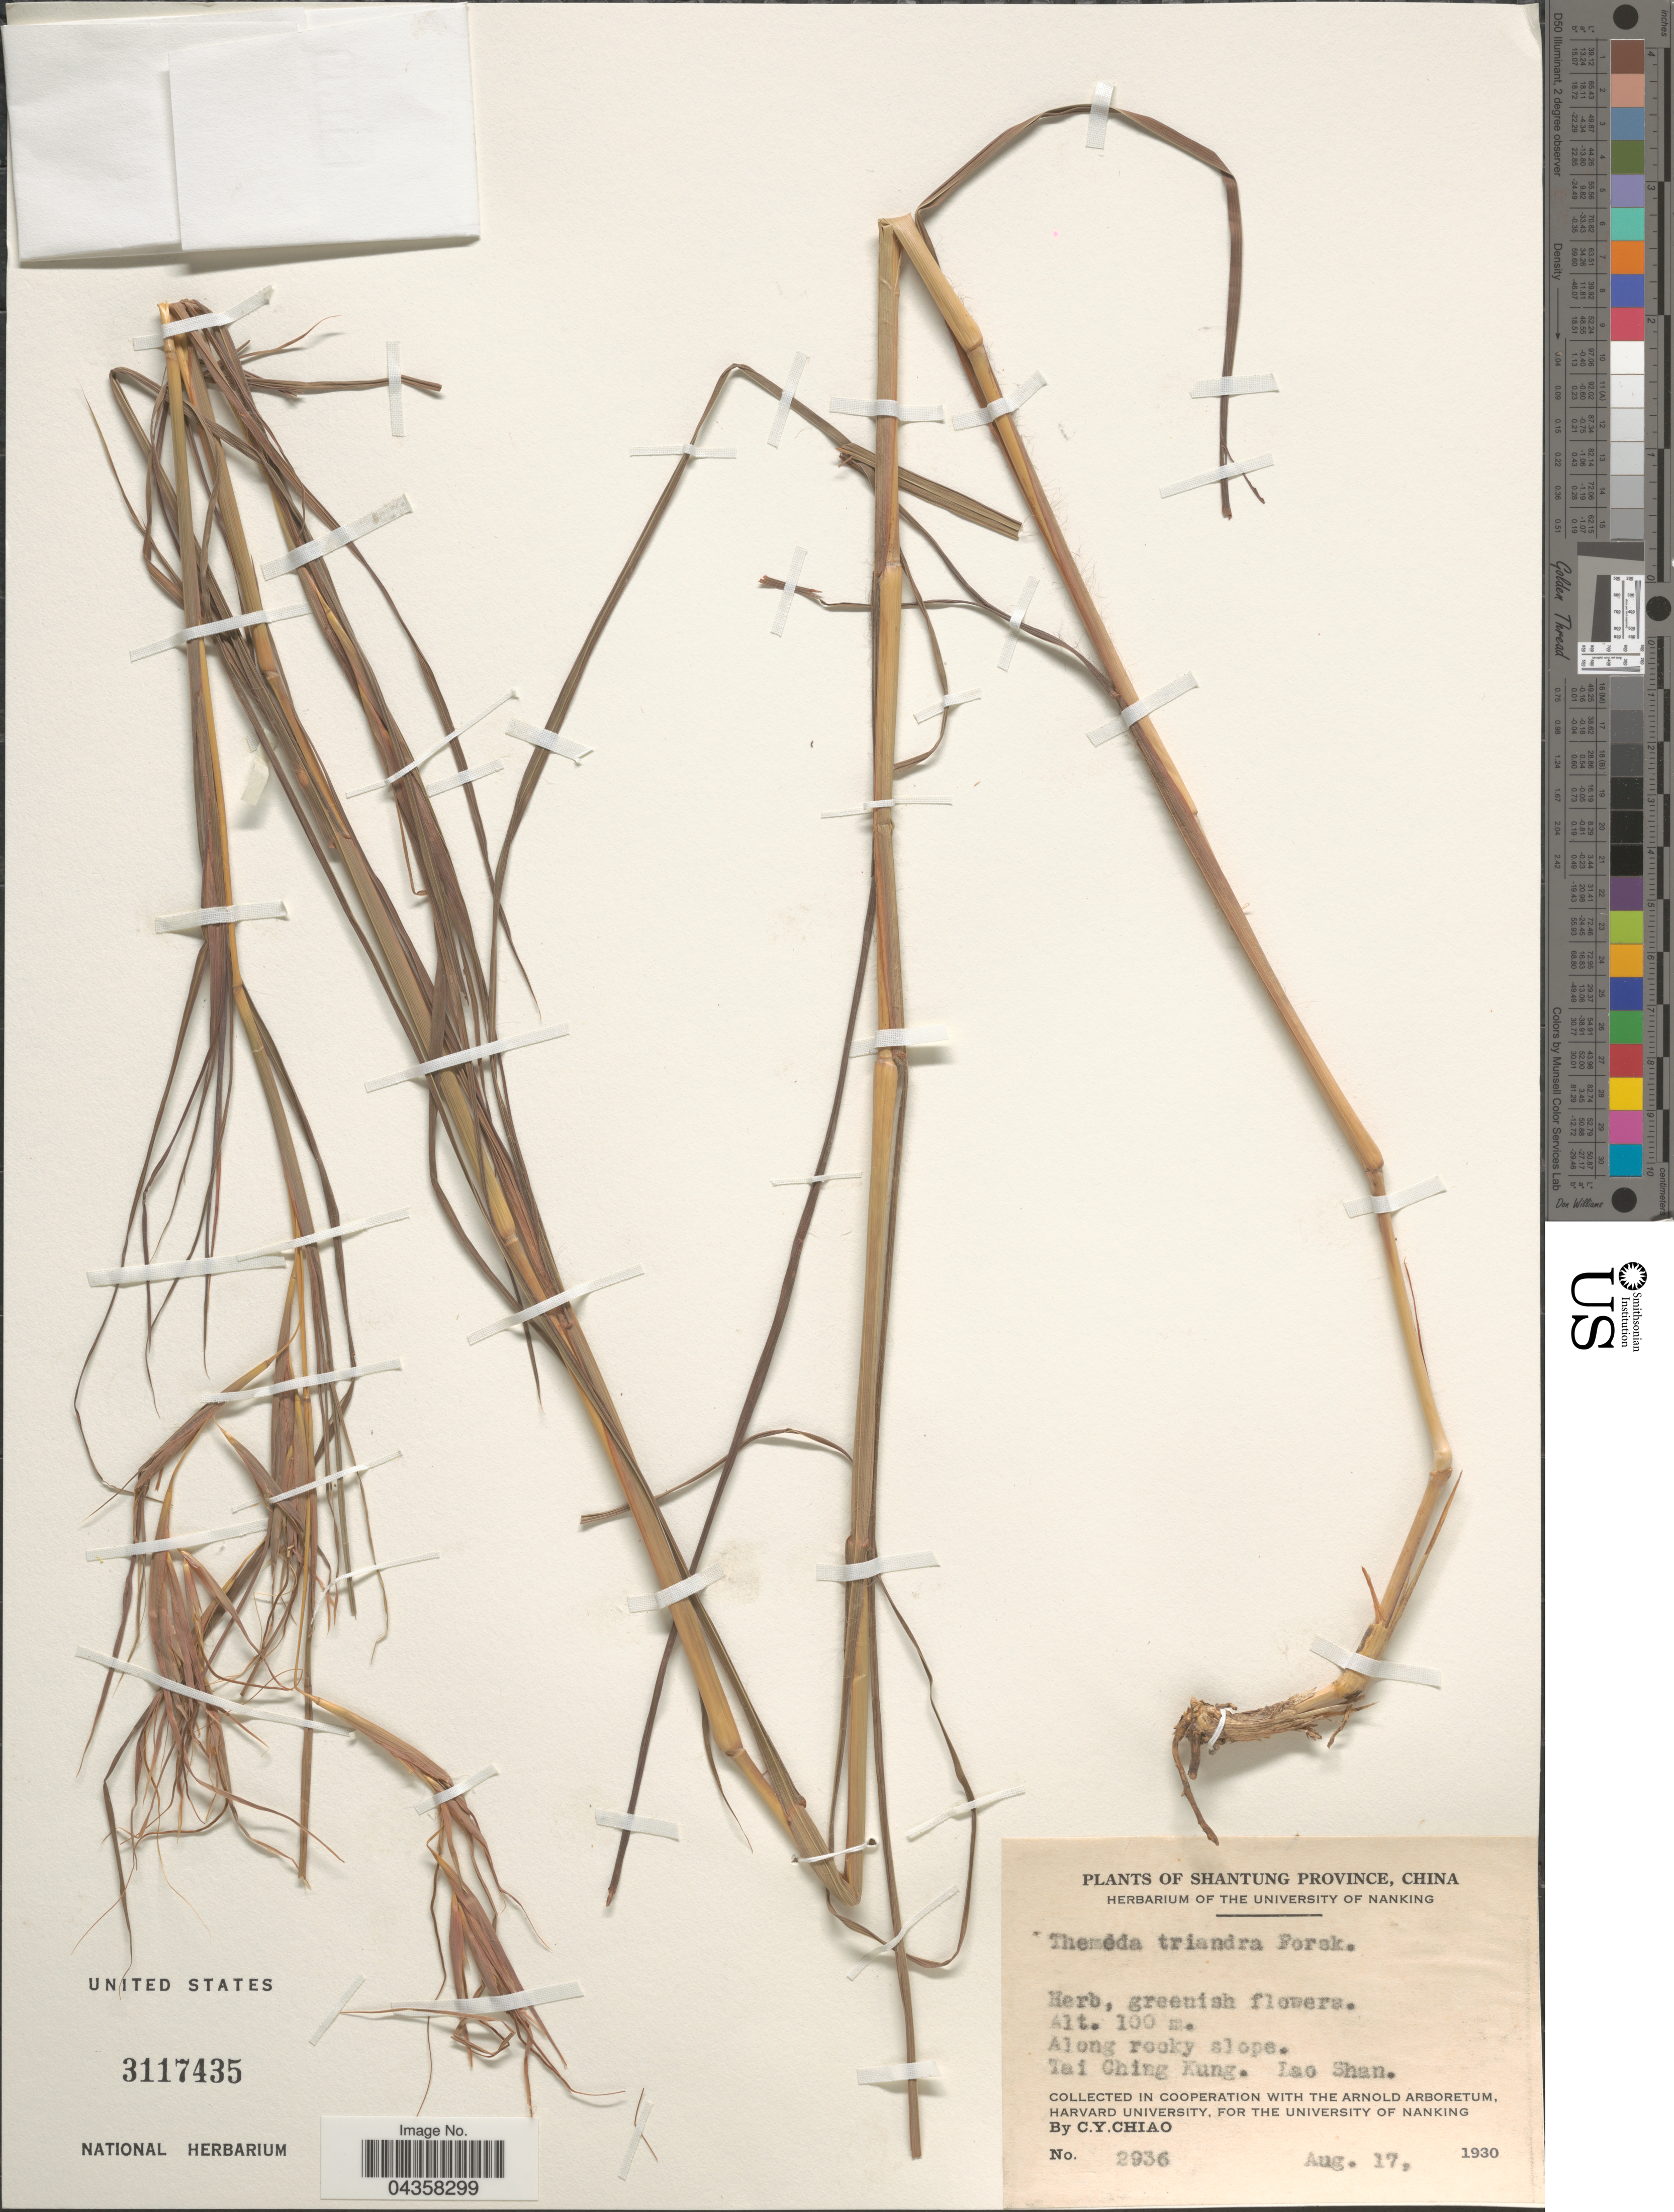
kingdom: Plantae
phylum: Tracheophyta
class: Liliopsida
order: Poales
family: Poaceae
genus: Themeda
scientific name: Themeda triandra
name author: Forssk.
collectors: C. Y. Chiao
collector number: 2936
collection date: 1930-08-17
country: China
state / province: Shandong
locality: Shantung Province. Along rocky slope. Tai Ching Kung. Lao Shan.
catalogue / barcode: US 3117435